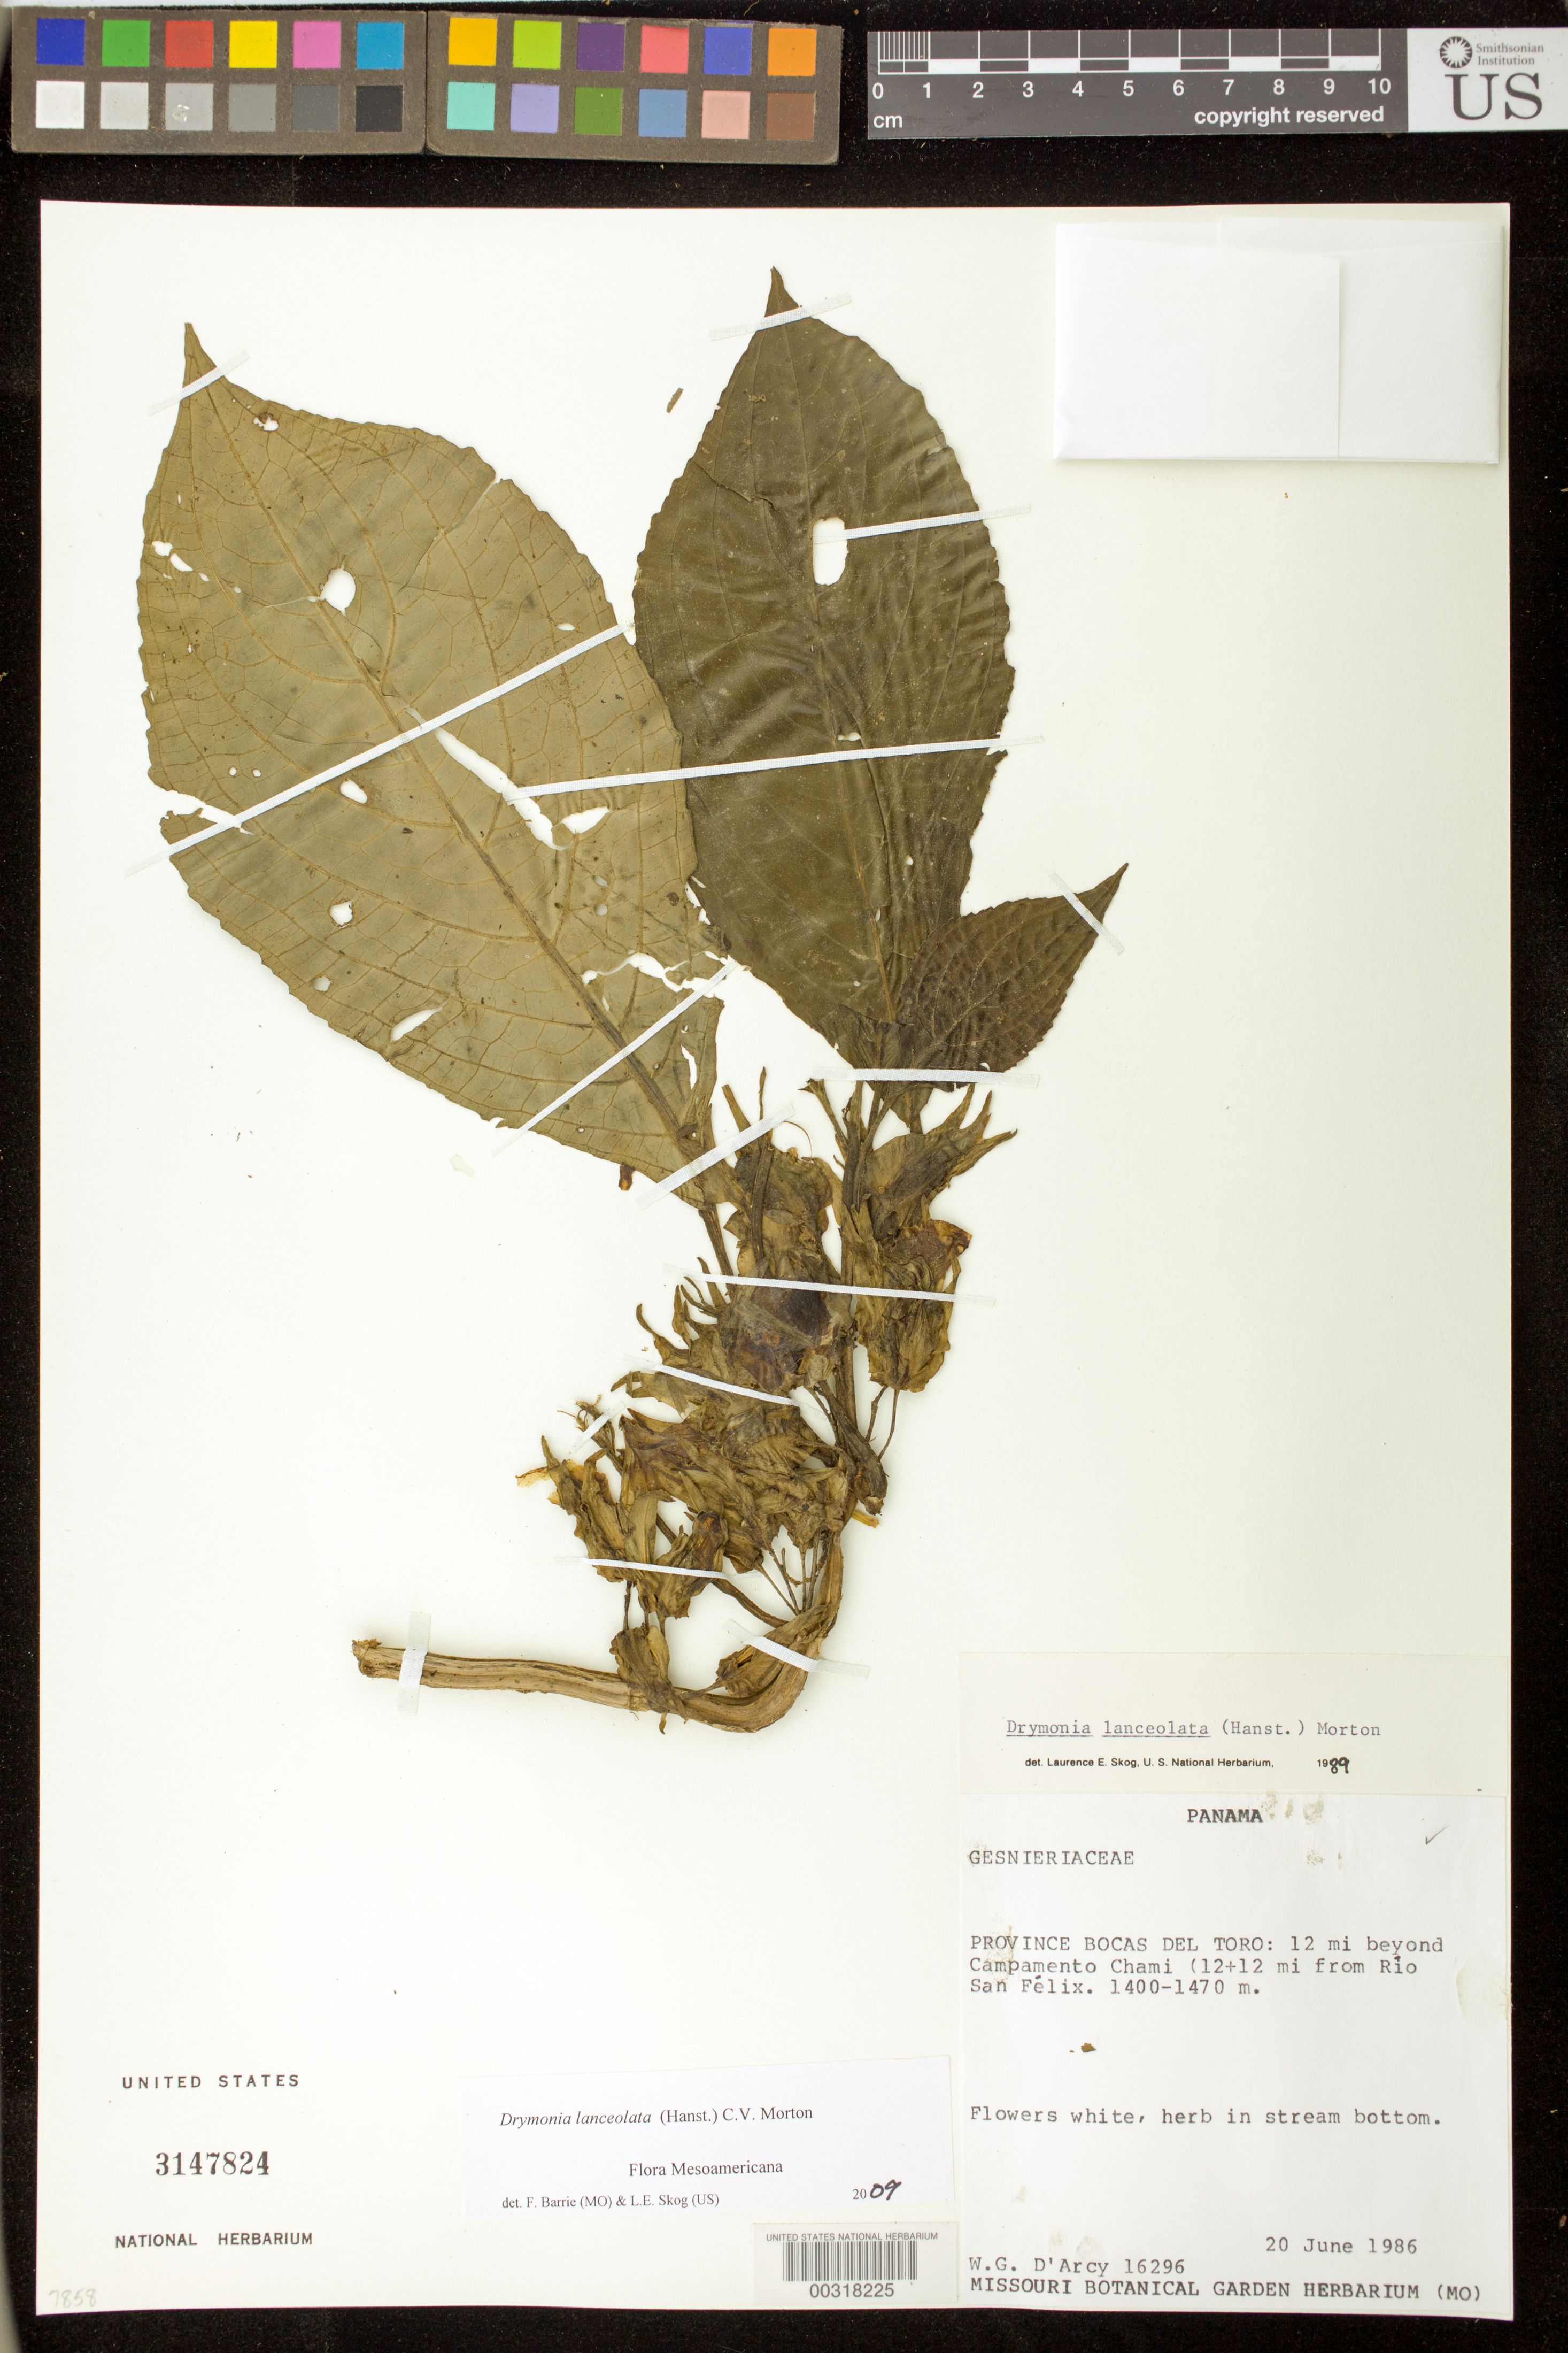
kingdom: Plantae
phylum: Tracheophyta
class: Magnoliopsida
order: Lamiales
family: Gesneriaceae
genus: Drymonia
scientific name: Drymonia lanceolata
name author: (Hanst.) C.V. Morton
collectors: W. G. D'Arcy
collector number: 16296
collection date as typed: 20 Jun 1986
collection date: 1986-06-20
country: Panama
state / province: Bocas del Toro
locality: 12 mi beyond Campamento Chami (12 + 12 mi from Rio San Felix)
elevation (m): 1400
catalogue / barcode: US 3147824